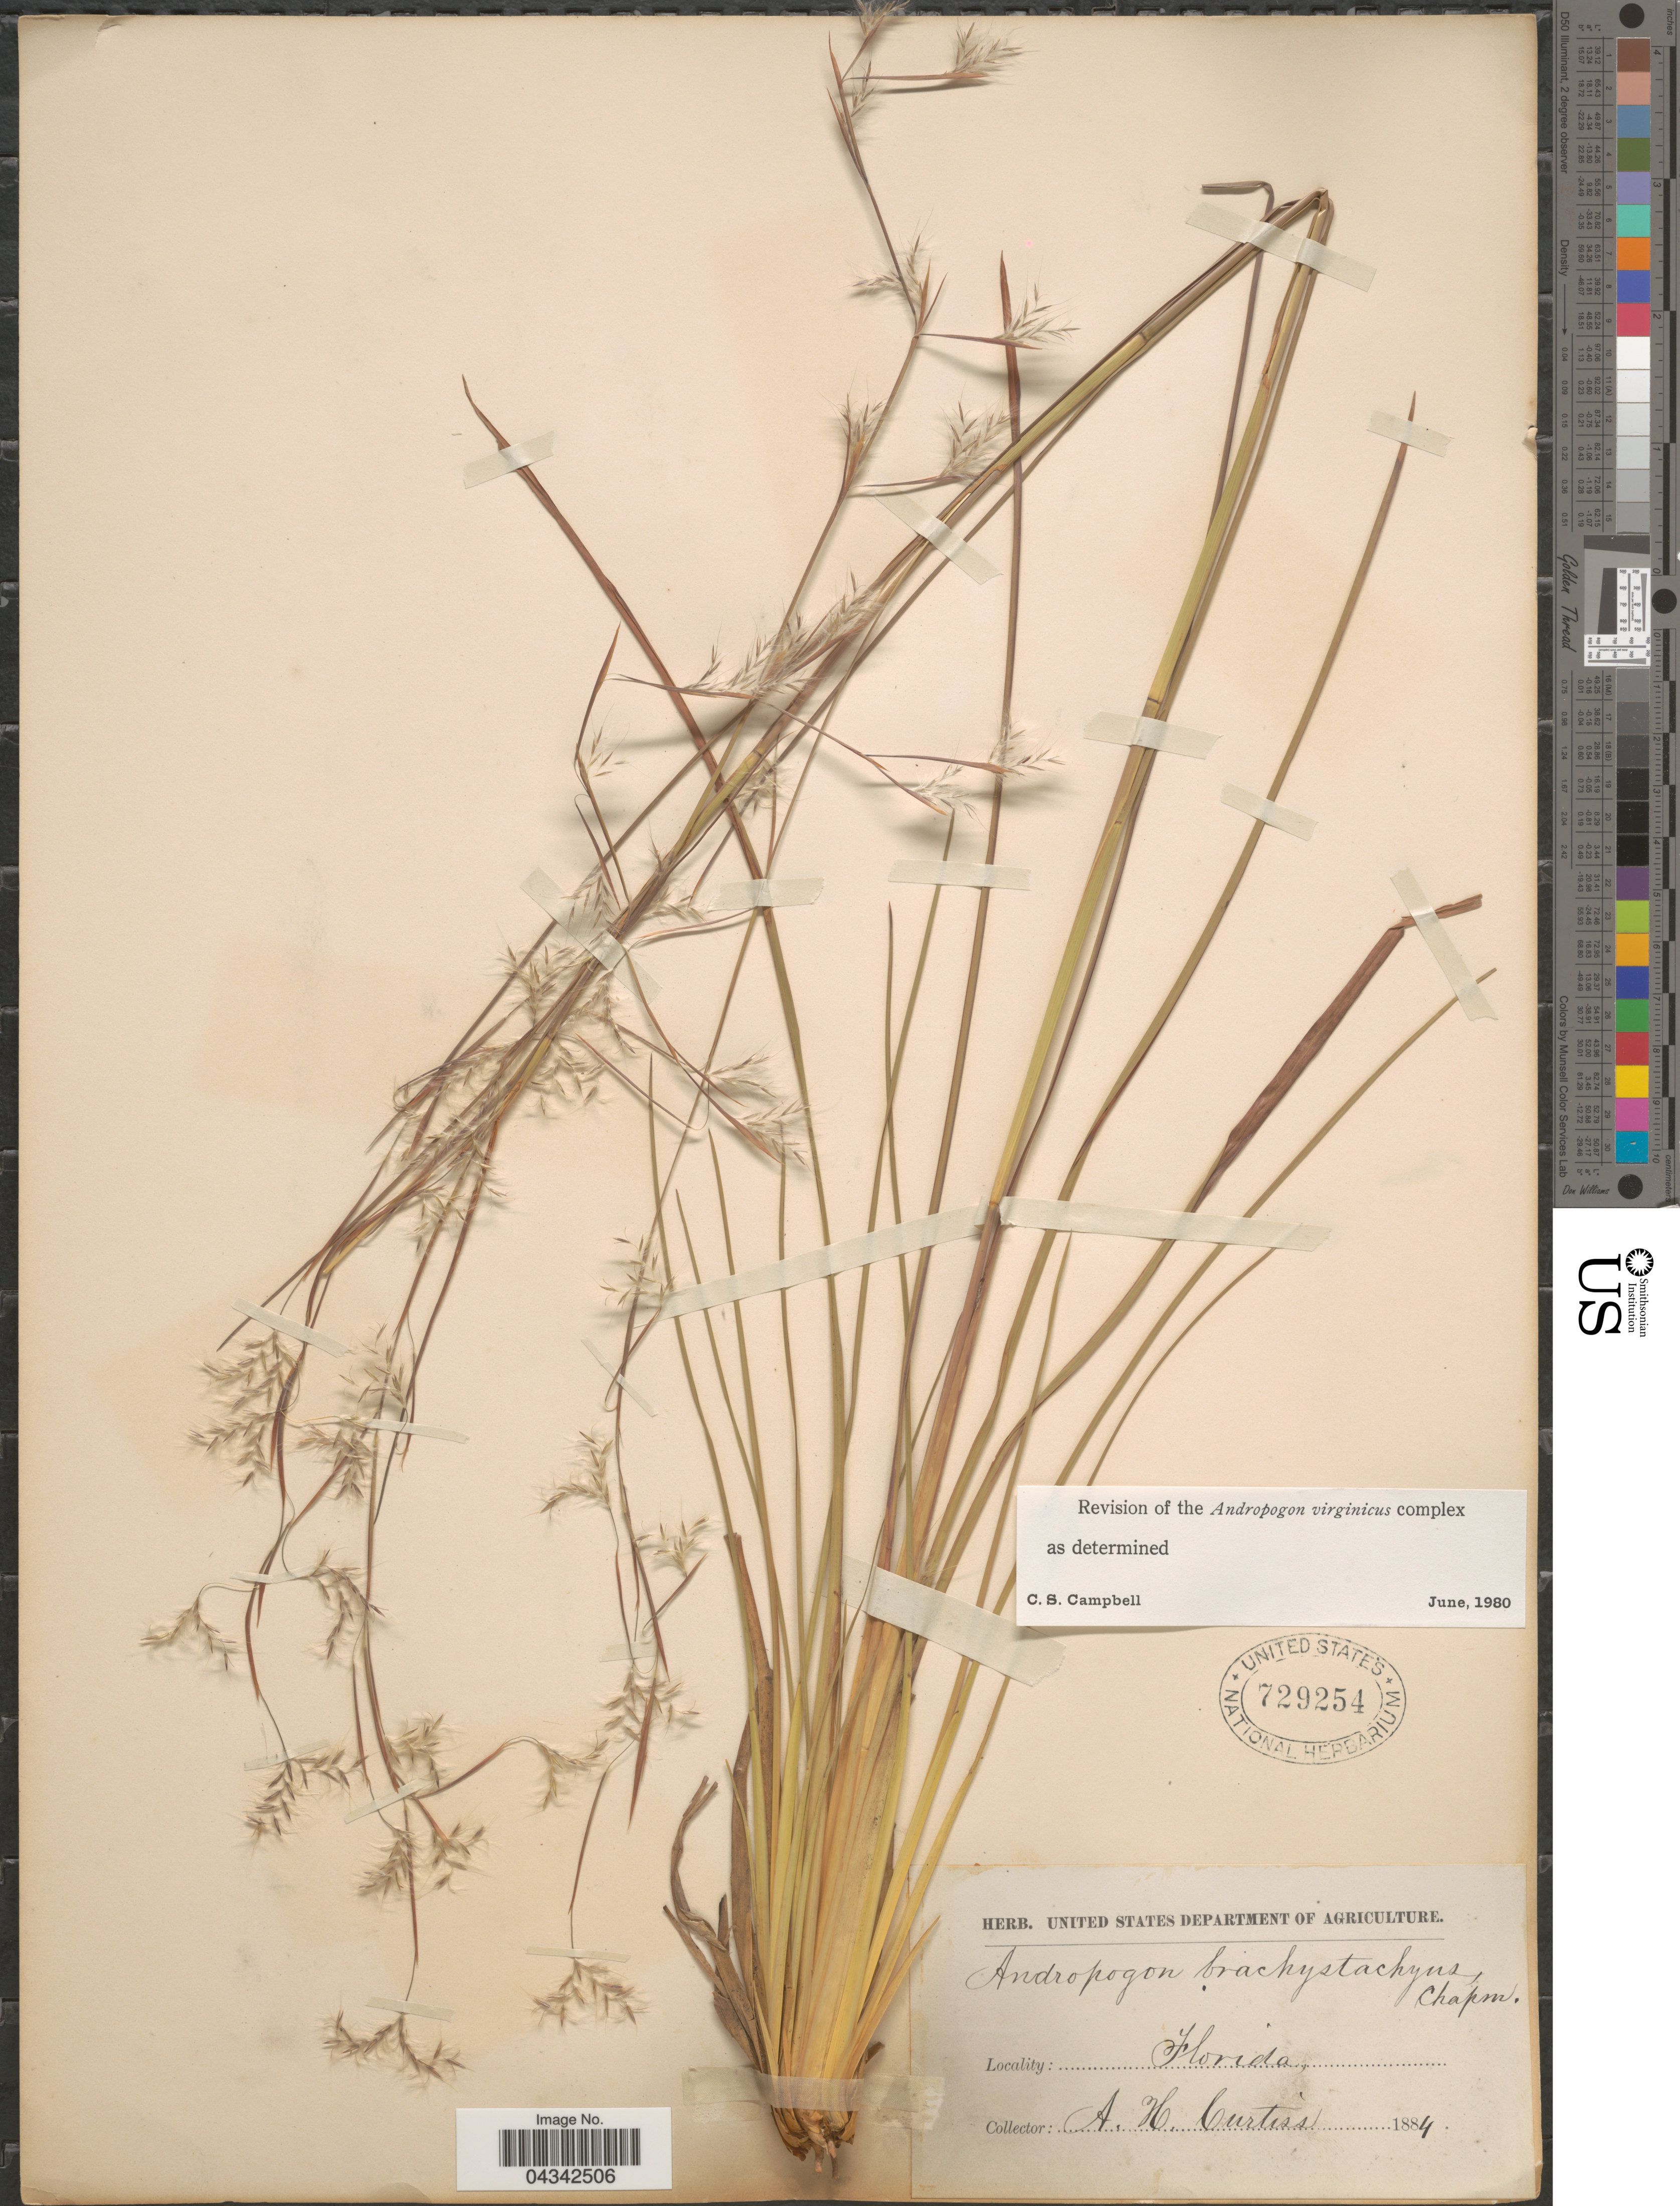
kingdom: Plantae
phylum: Tracheophyta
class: Liliopsida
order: Poales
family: Poaceae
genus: Andropogon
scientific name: Andropogon brachystachyus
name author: Chapm.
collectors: A. H. Curtiss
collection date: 1884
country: United States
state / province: Florida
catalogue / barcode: US 729254